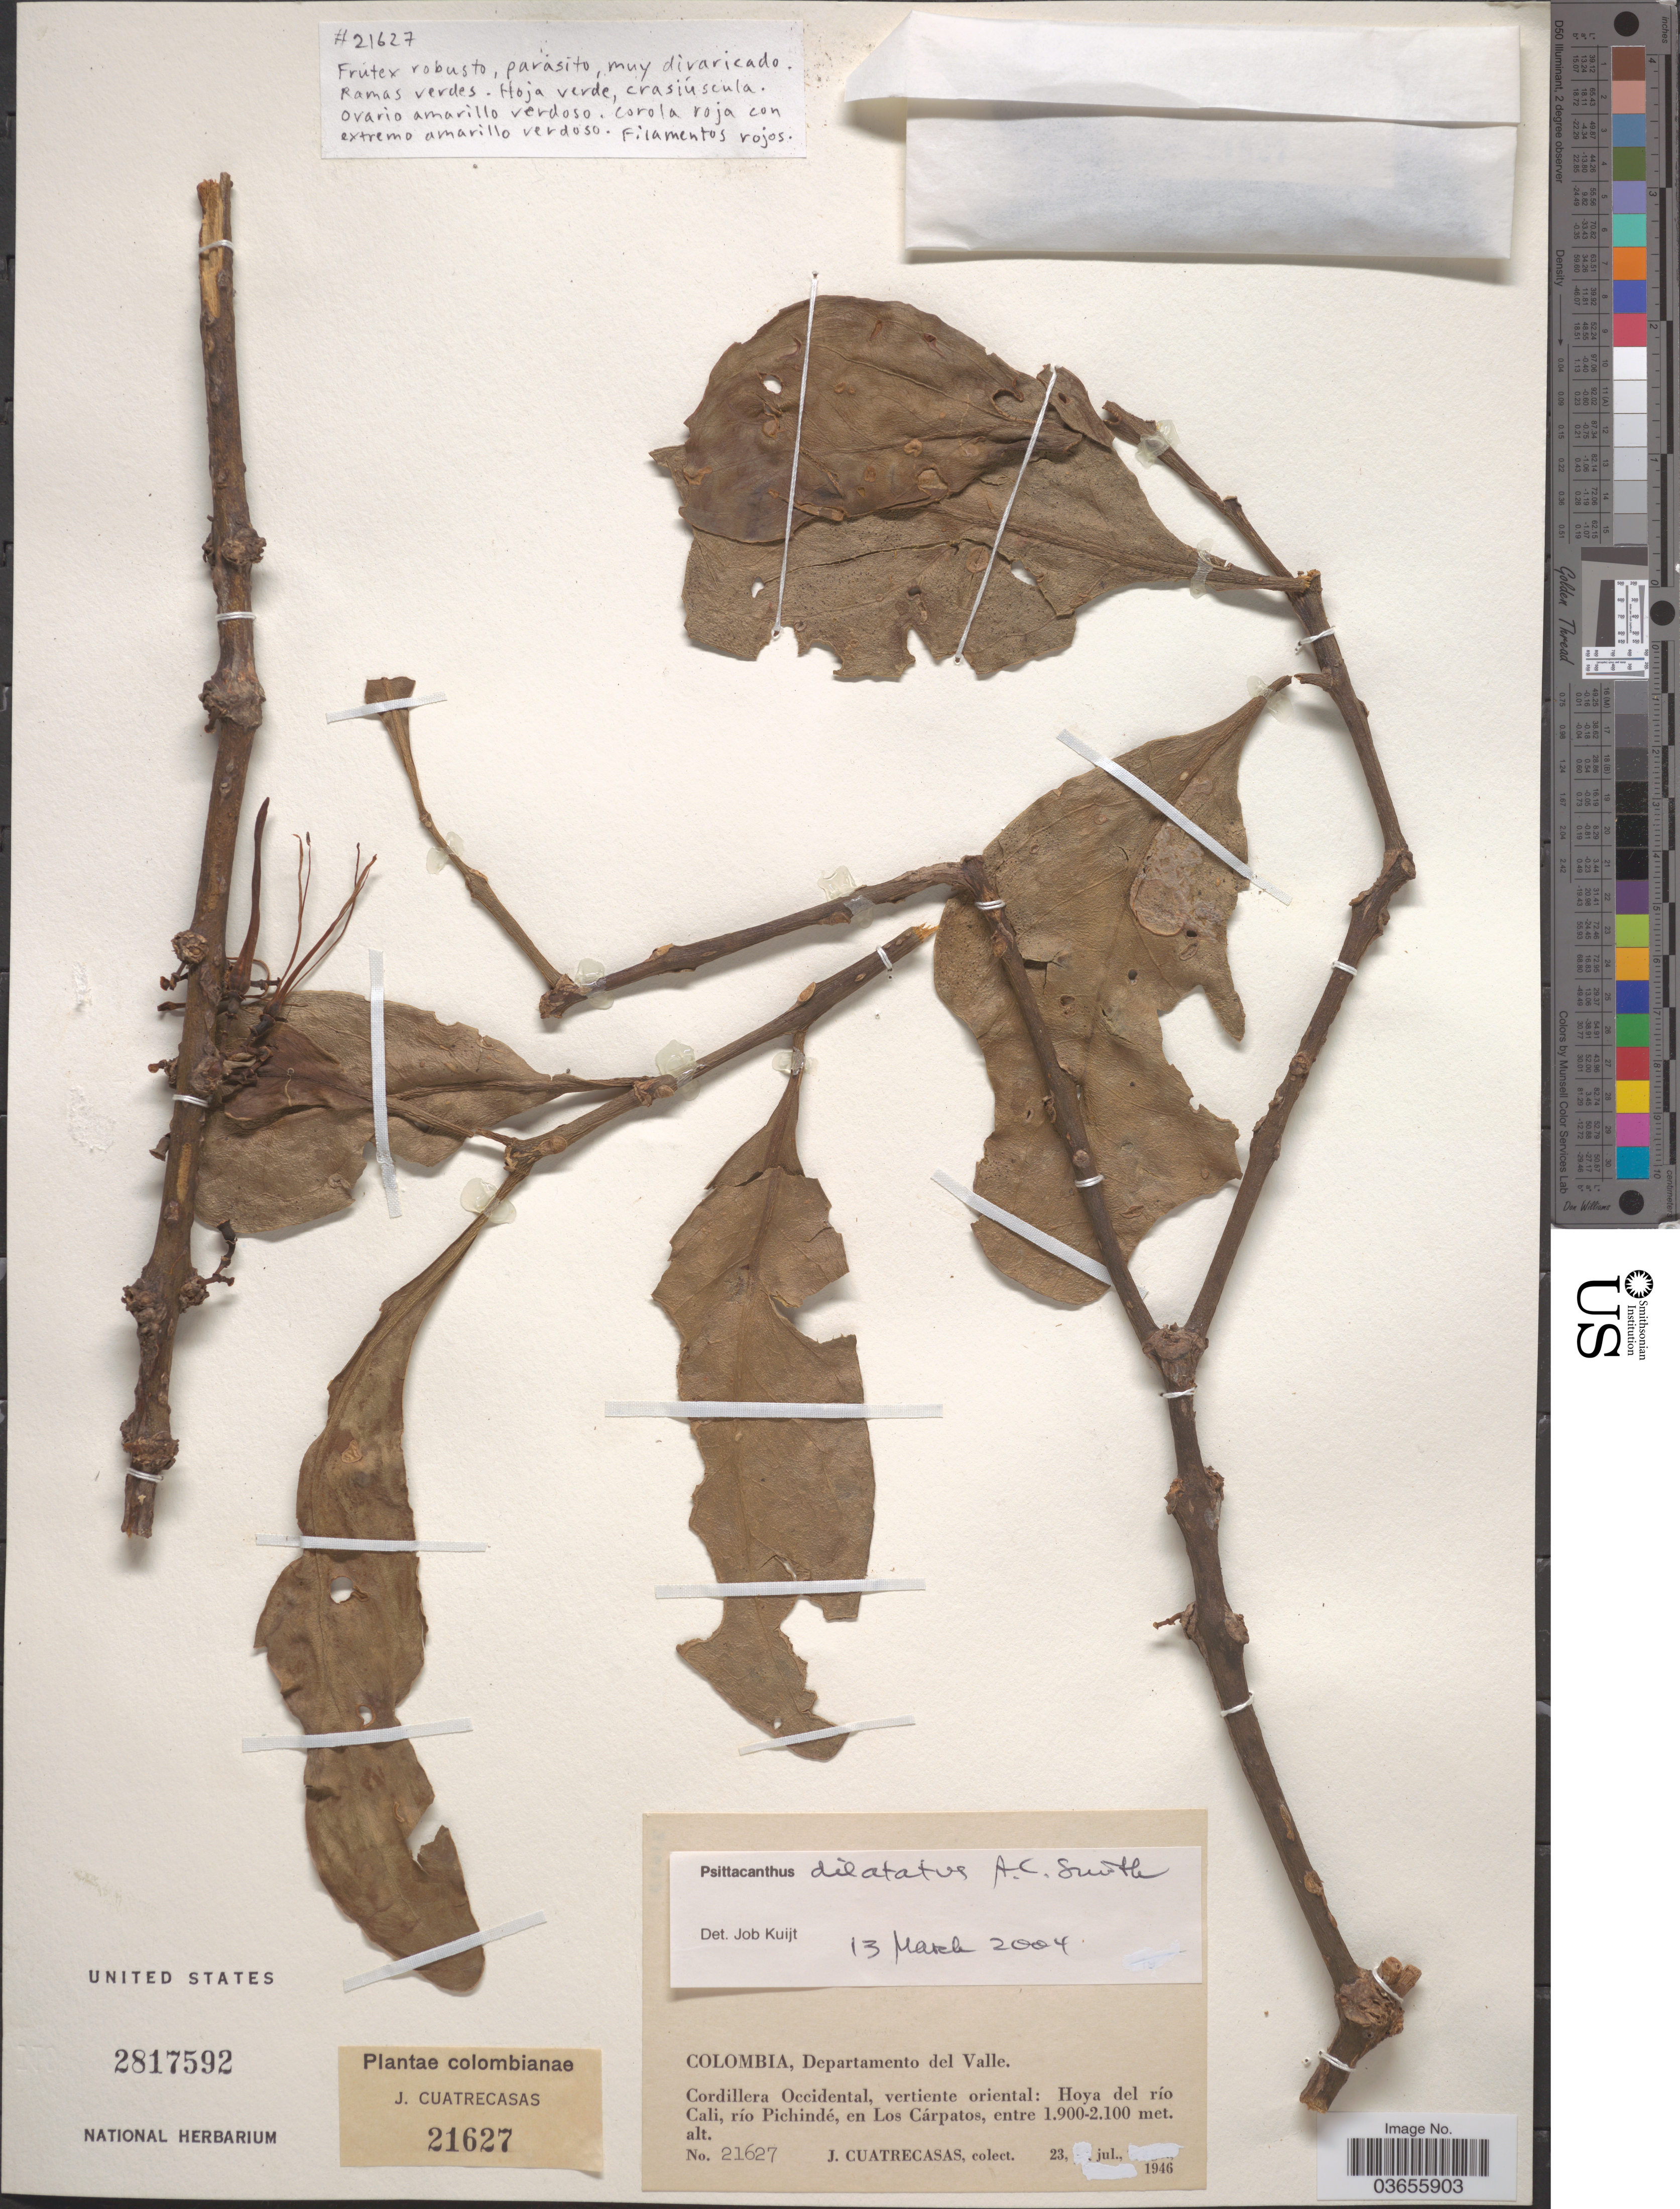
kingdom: Plantae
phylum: Tracheophyta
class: Magnoliopsida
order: Santalales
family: Loranthaceae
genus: Psittacanthus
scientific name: Psittacanthus dilatatus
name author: A.C. Sm.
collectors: J. Cuatrecasas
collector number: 21627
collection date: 1946-07-23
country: Colombia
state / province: Valle del Cauca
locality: Departamento del Valle. Cordillera Occidental, vertiente oriental: Hoya del río Cali, río Pichindé, en Los Cárpatos.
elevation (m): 1900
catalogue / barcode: US 2817592